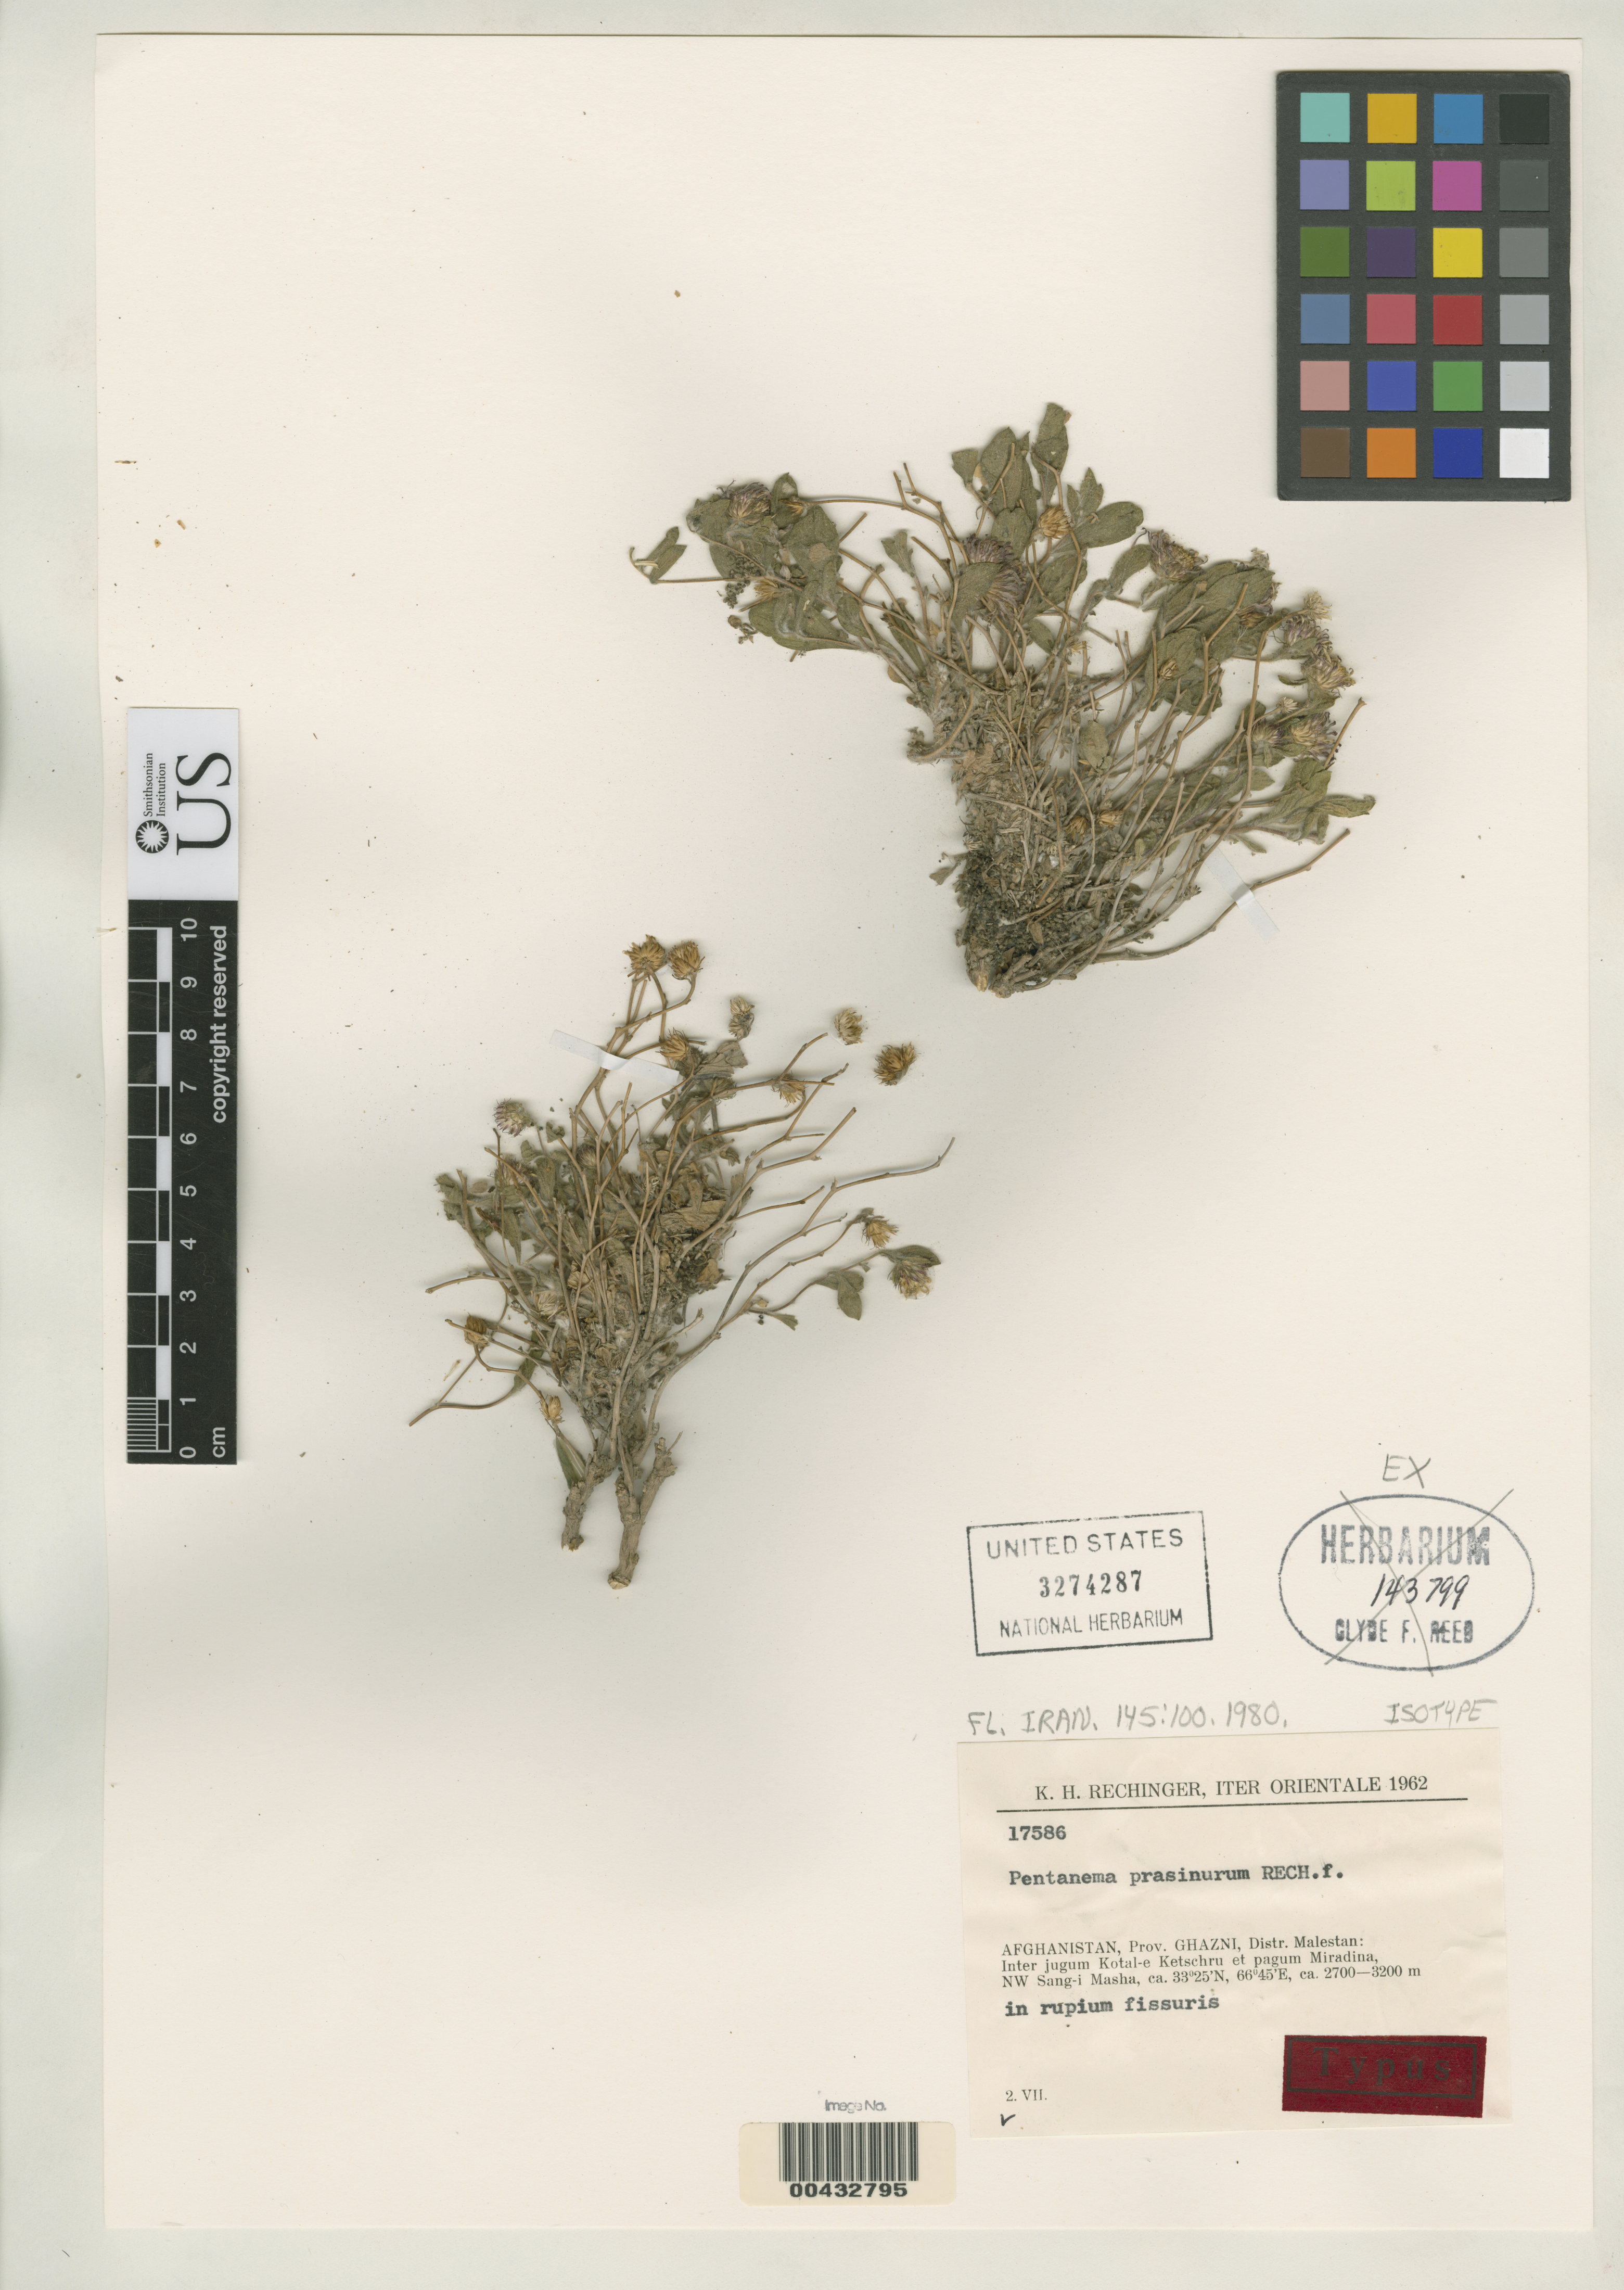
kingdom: Plantae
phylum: Tracheophyta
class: Magnoliopsida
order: Asterales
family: Asteraceae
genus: Pentanema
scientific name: Pentanema prasinurum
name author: Rech. f.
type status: Isotype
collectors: K. H. Rechinger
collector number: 17586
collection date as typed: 02 Jul 1962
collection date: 1962-07-02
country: Afghanistan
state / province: Ghazni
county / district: Malestan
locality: Inter Jugum Kotal-e Ketchru et Pagum Miradina, NW Sang-i Masha.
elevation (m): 2700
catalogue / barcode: US 3274287